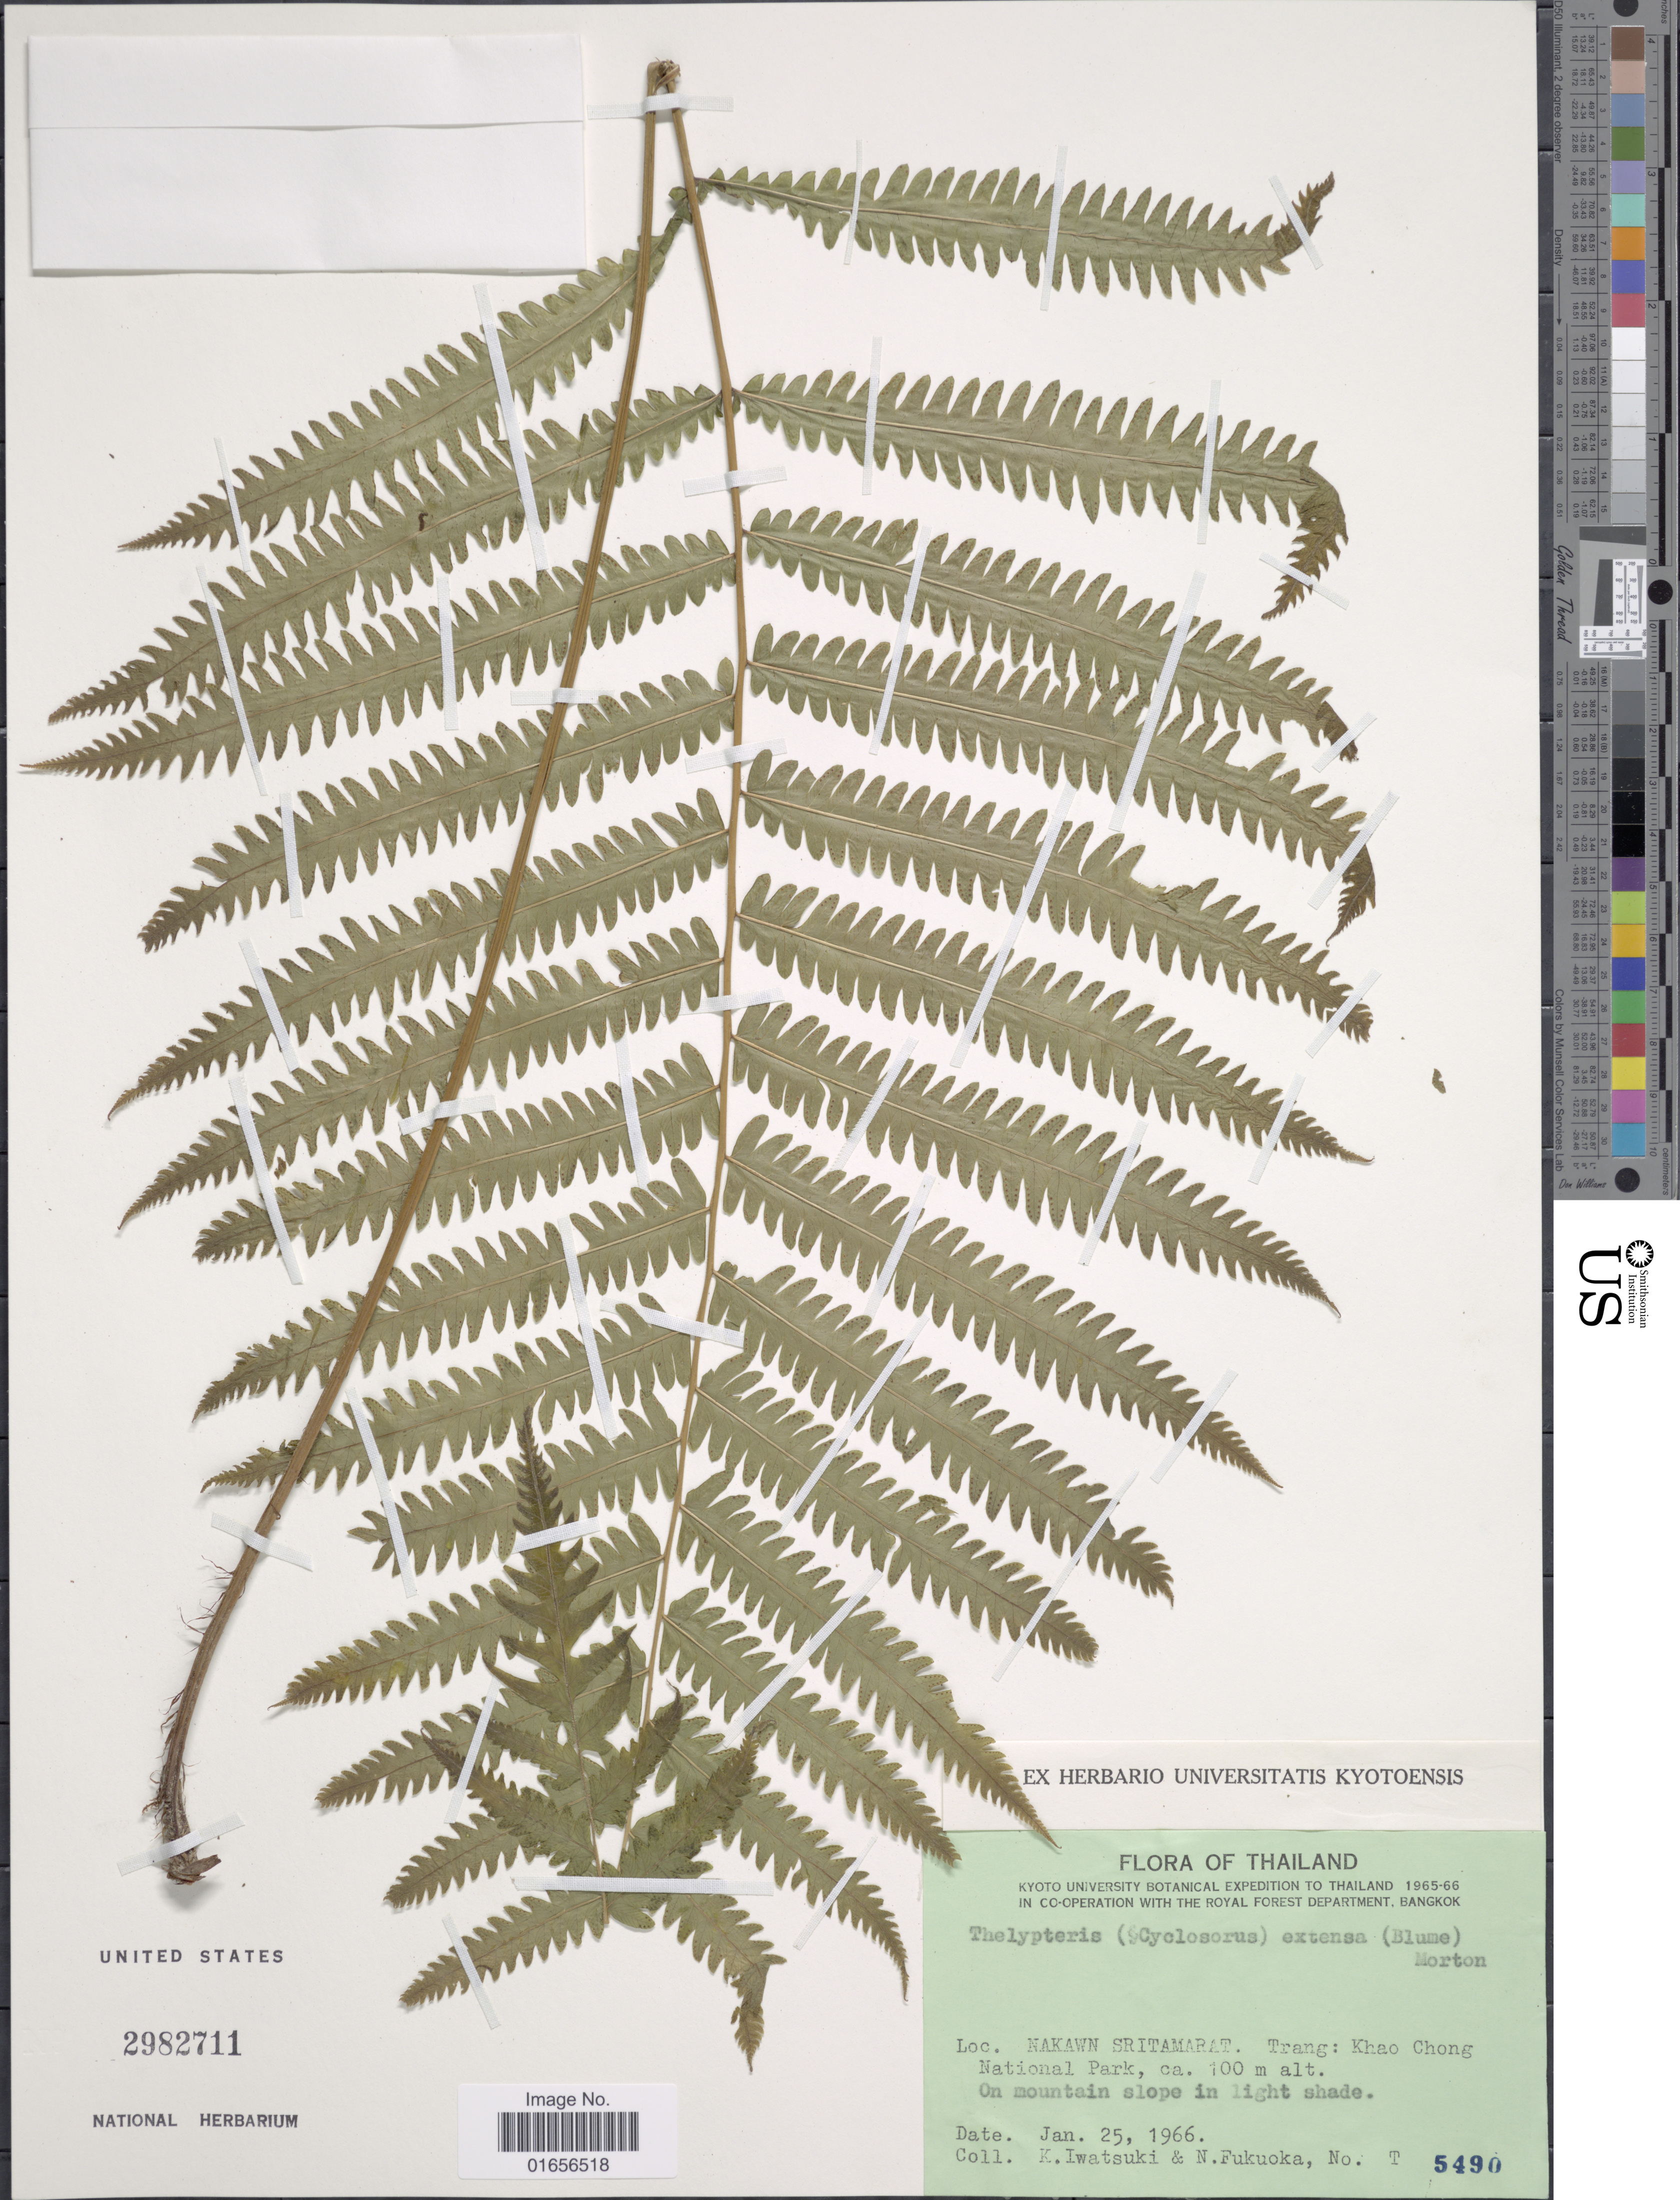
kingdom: Plantae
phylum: Tracheophyta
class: Polypodiopsida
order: Polypodiales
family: Thelypteridaceae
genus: Amphineuron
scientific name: Amphineuron opulentum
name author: (Kaulf.) Holttum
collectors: K. Iwatsuki & N. Fukuoka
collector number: T 5490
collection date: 1966-01-25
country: Thailand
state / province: Trang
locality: Thailand, Nakawn Sritamarat. Trang: Khao Chong National Park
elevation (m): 100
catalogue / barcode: US 2982711